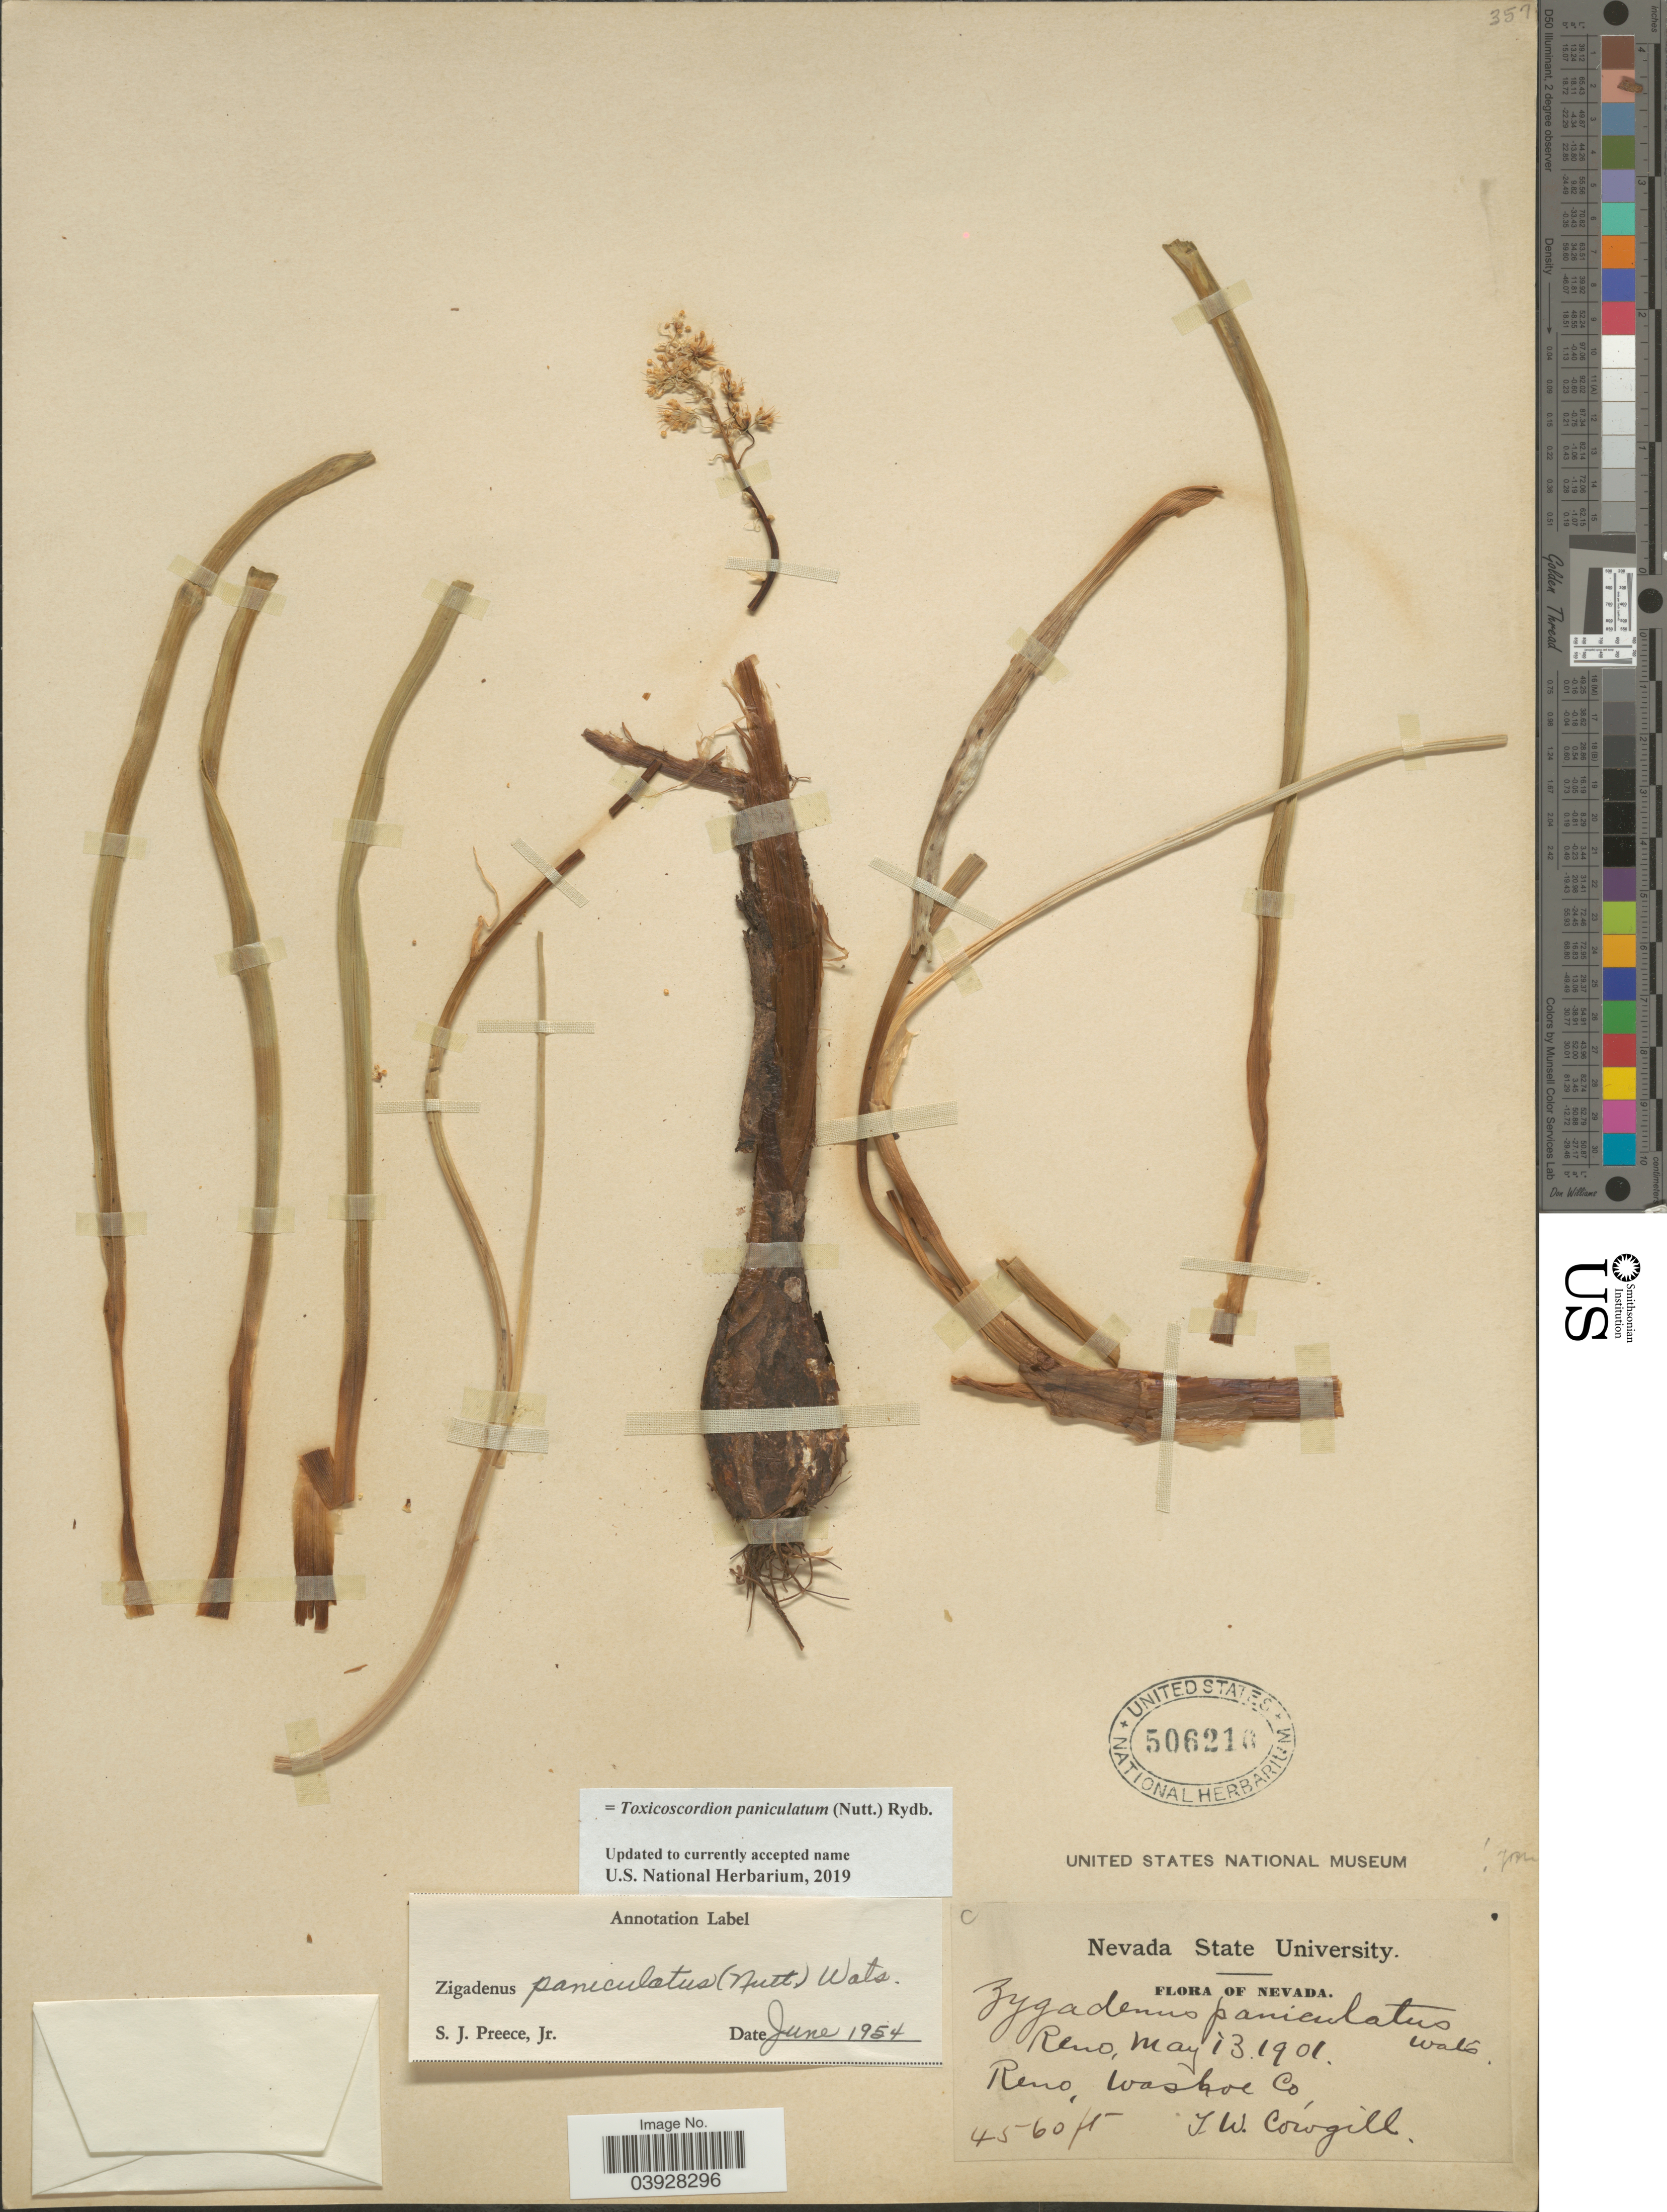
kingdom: Plantae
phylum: Tracheophyta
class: Liliopsida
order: Liliales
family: Melanthiaceae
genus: Toxicoscordion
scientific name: Toxicoscordion paniculatum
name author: (Nutt.) Rydb.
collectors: T. Cowgill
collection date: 1901-05-13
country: United States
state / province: Nevada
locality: Reno. Washoe Co.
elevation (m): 1390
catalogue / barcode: US 506210